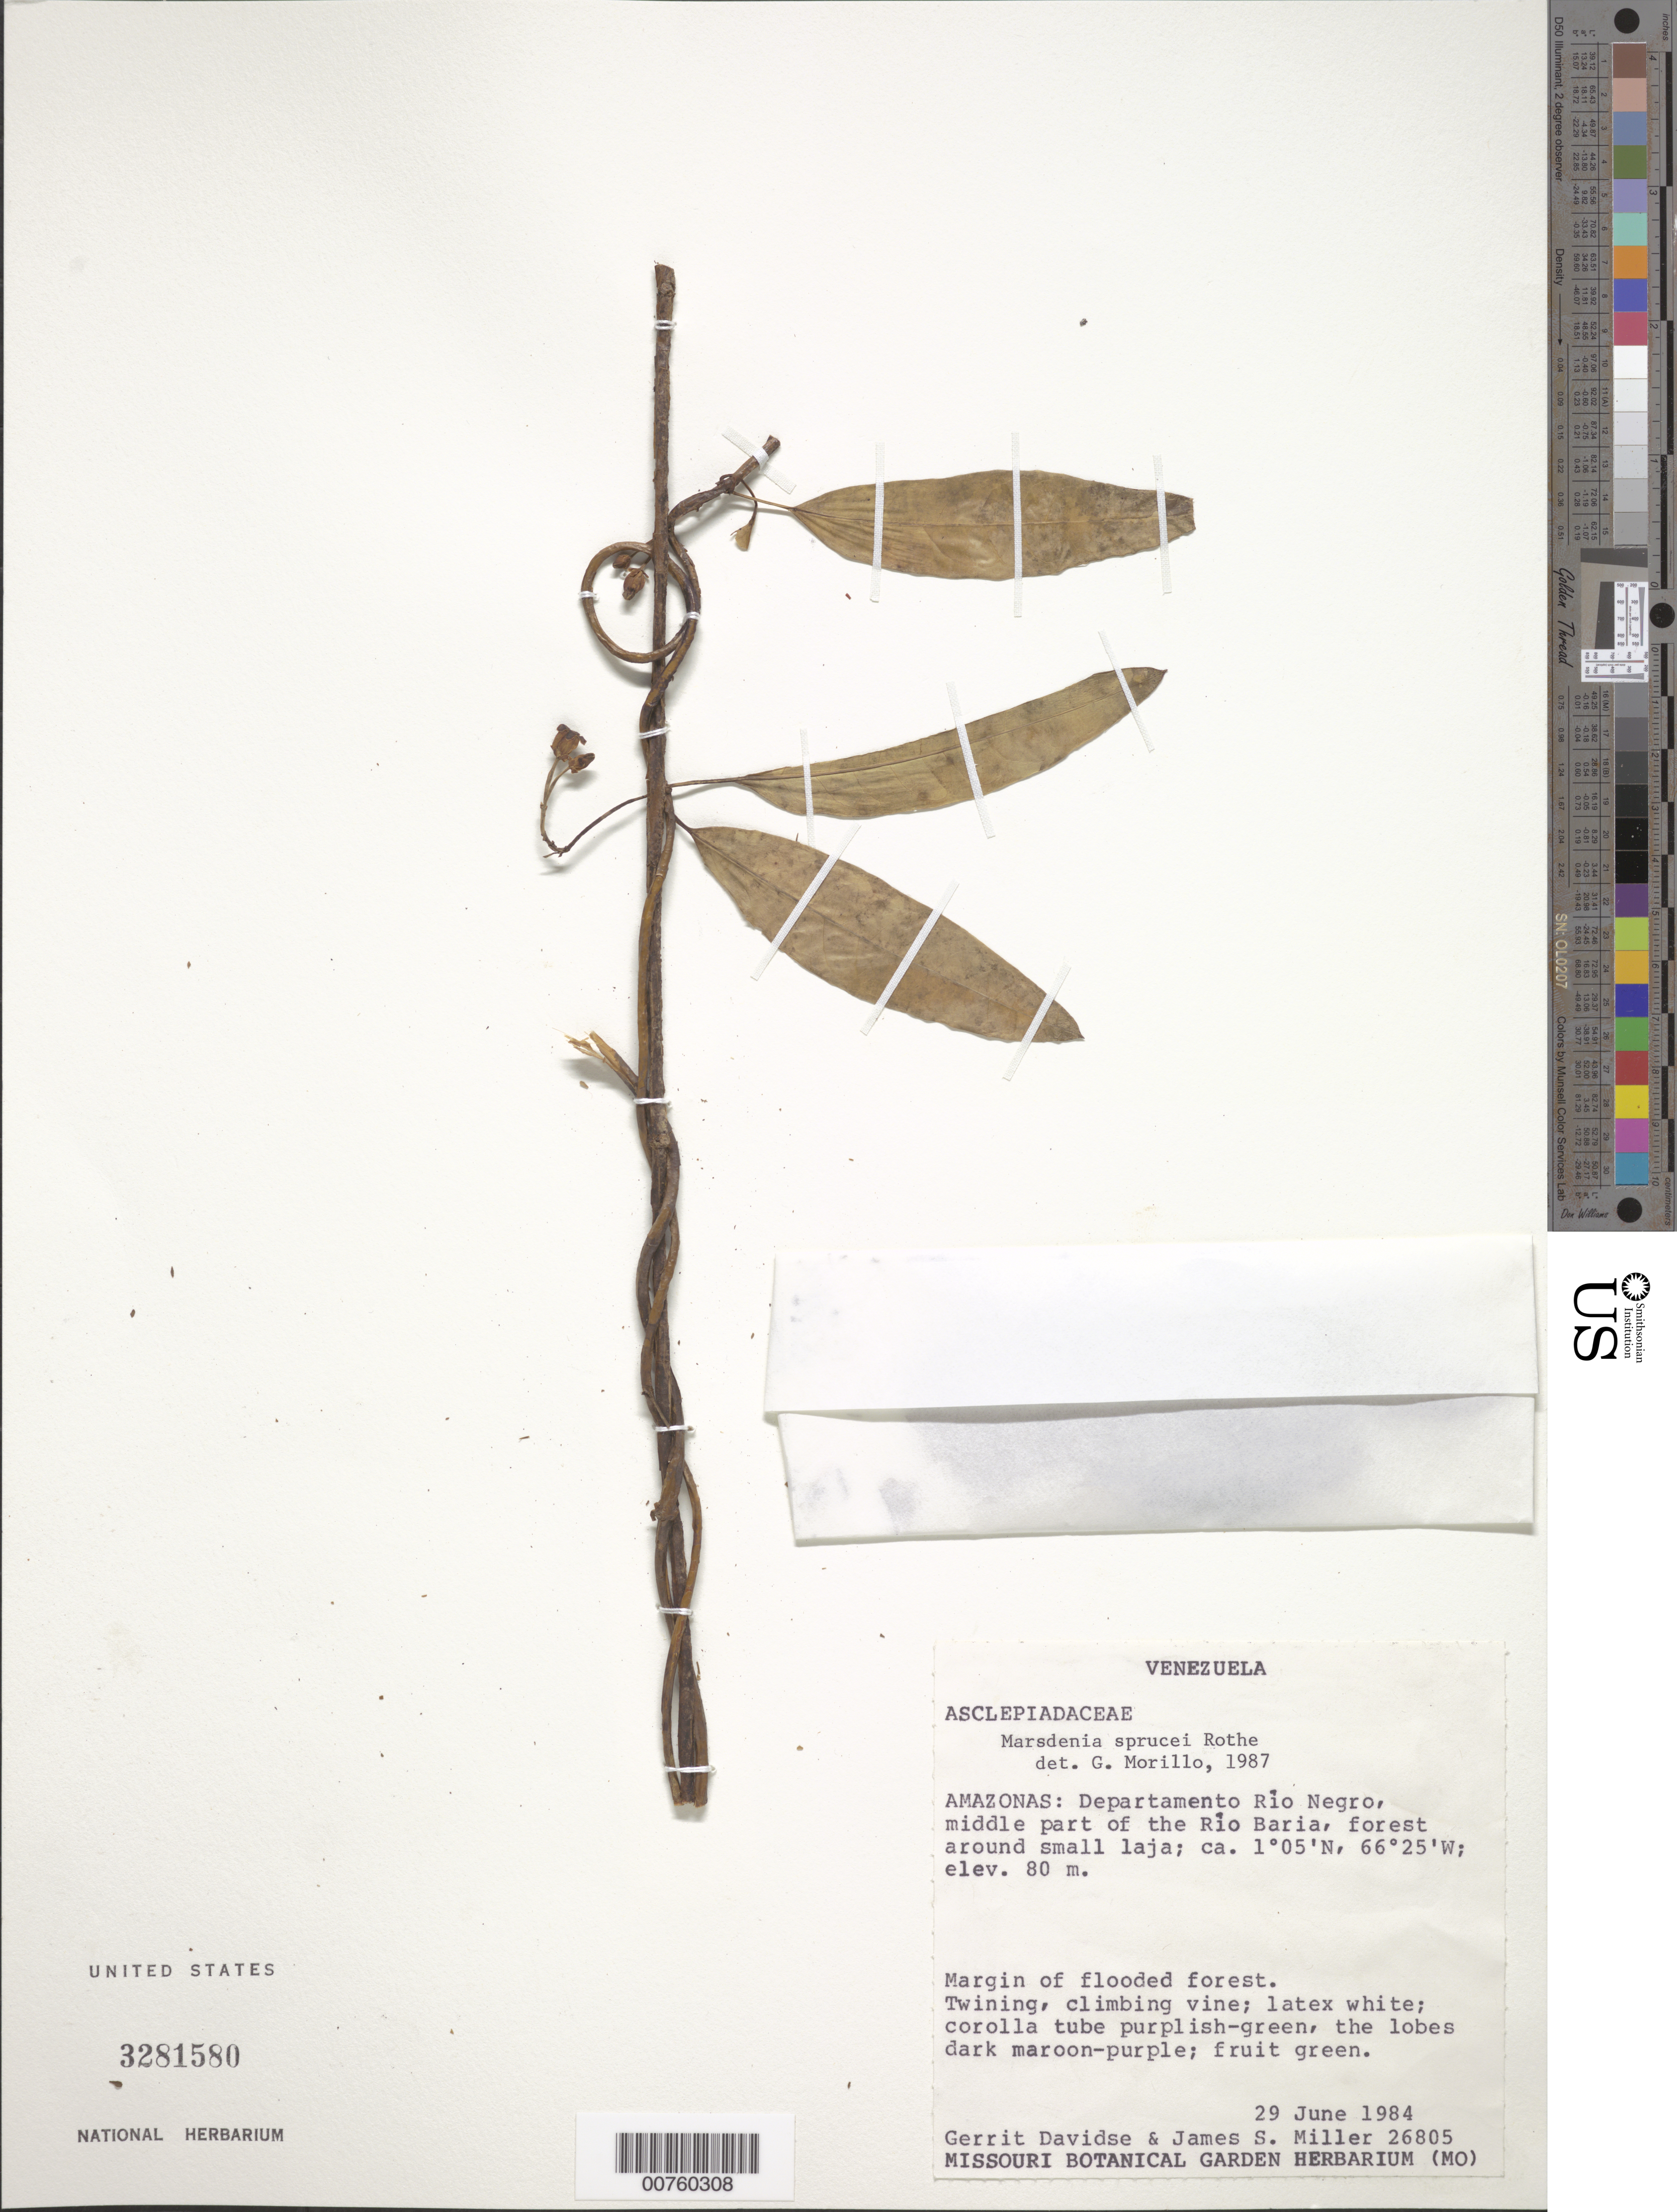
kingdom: Plantae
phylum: Tracheophyta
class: Magnoliopsida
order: Gentianales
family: Apocynaceae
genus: Marsdenia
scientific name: Marsdenia sprucei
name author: W. Rothe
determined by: Morillo, G. N.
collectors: G. Davidse & J. S. Miller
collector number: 26805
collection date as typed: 29-Jun-84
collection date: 1984-06-29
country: Venezuela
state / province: Amazonas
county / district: Río Negro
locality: Río Baria, middle part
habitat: Forest around small laja, margin of flooded forest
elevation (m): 80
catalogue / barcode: US 3281580